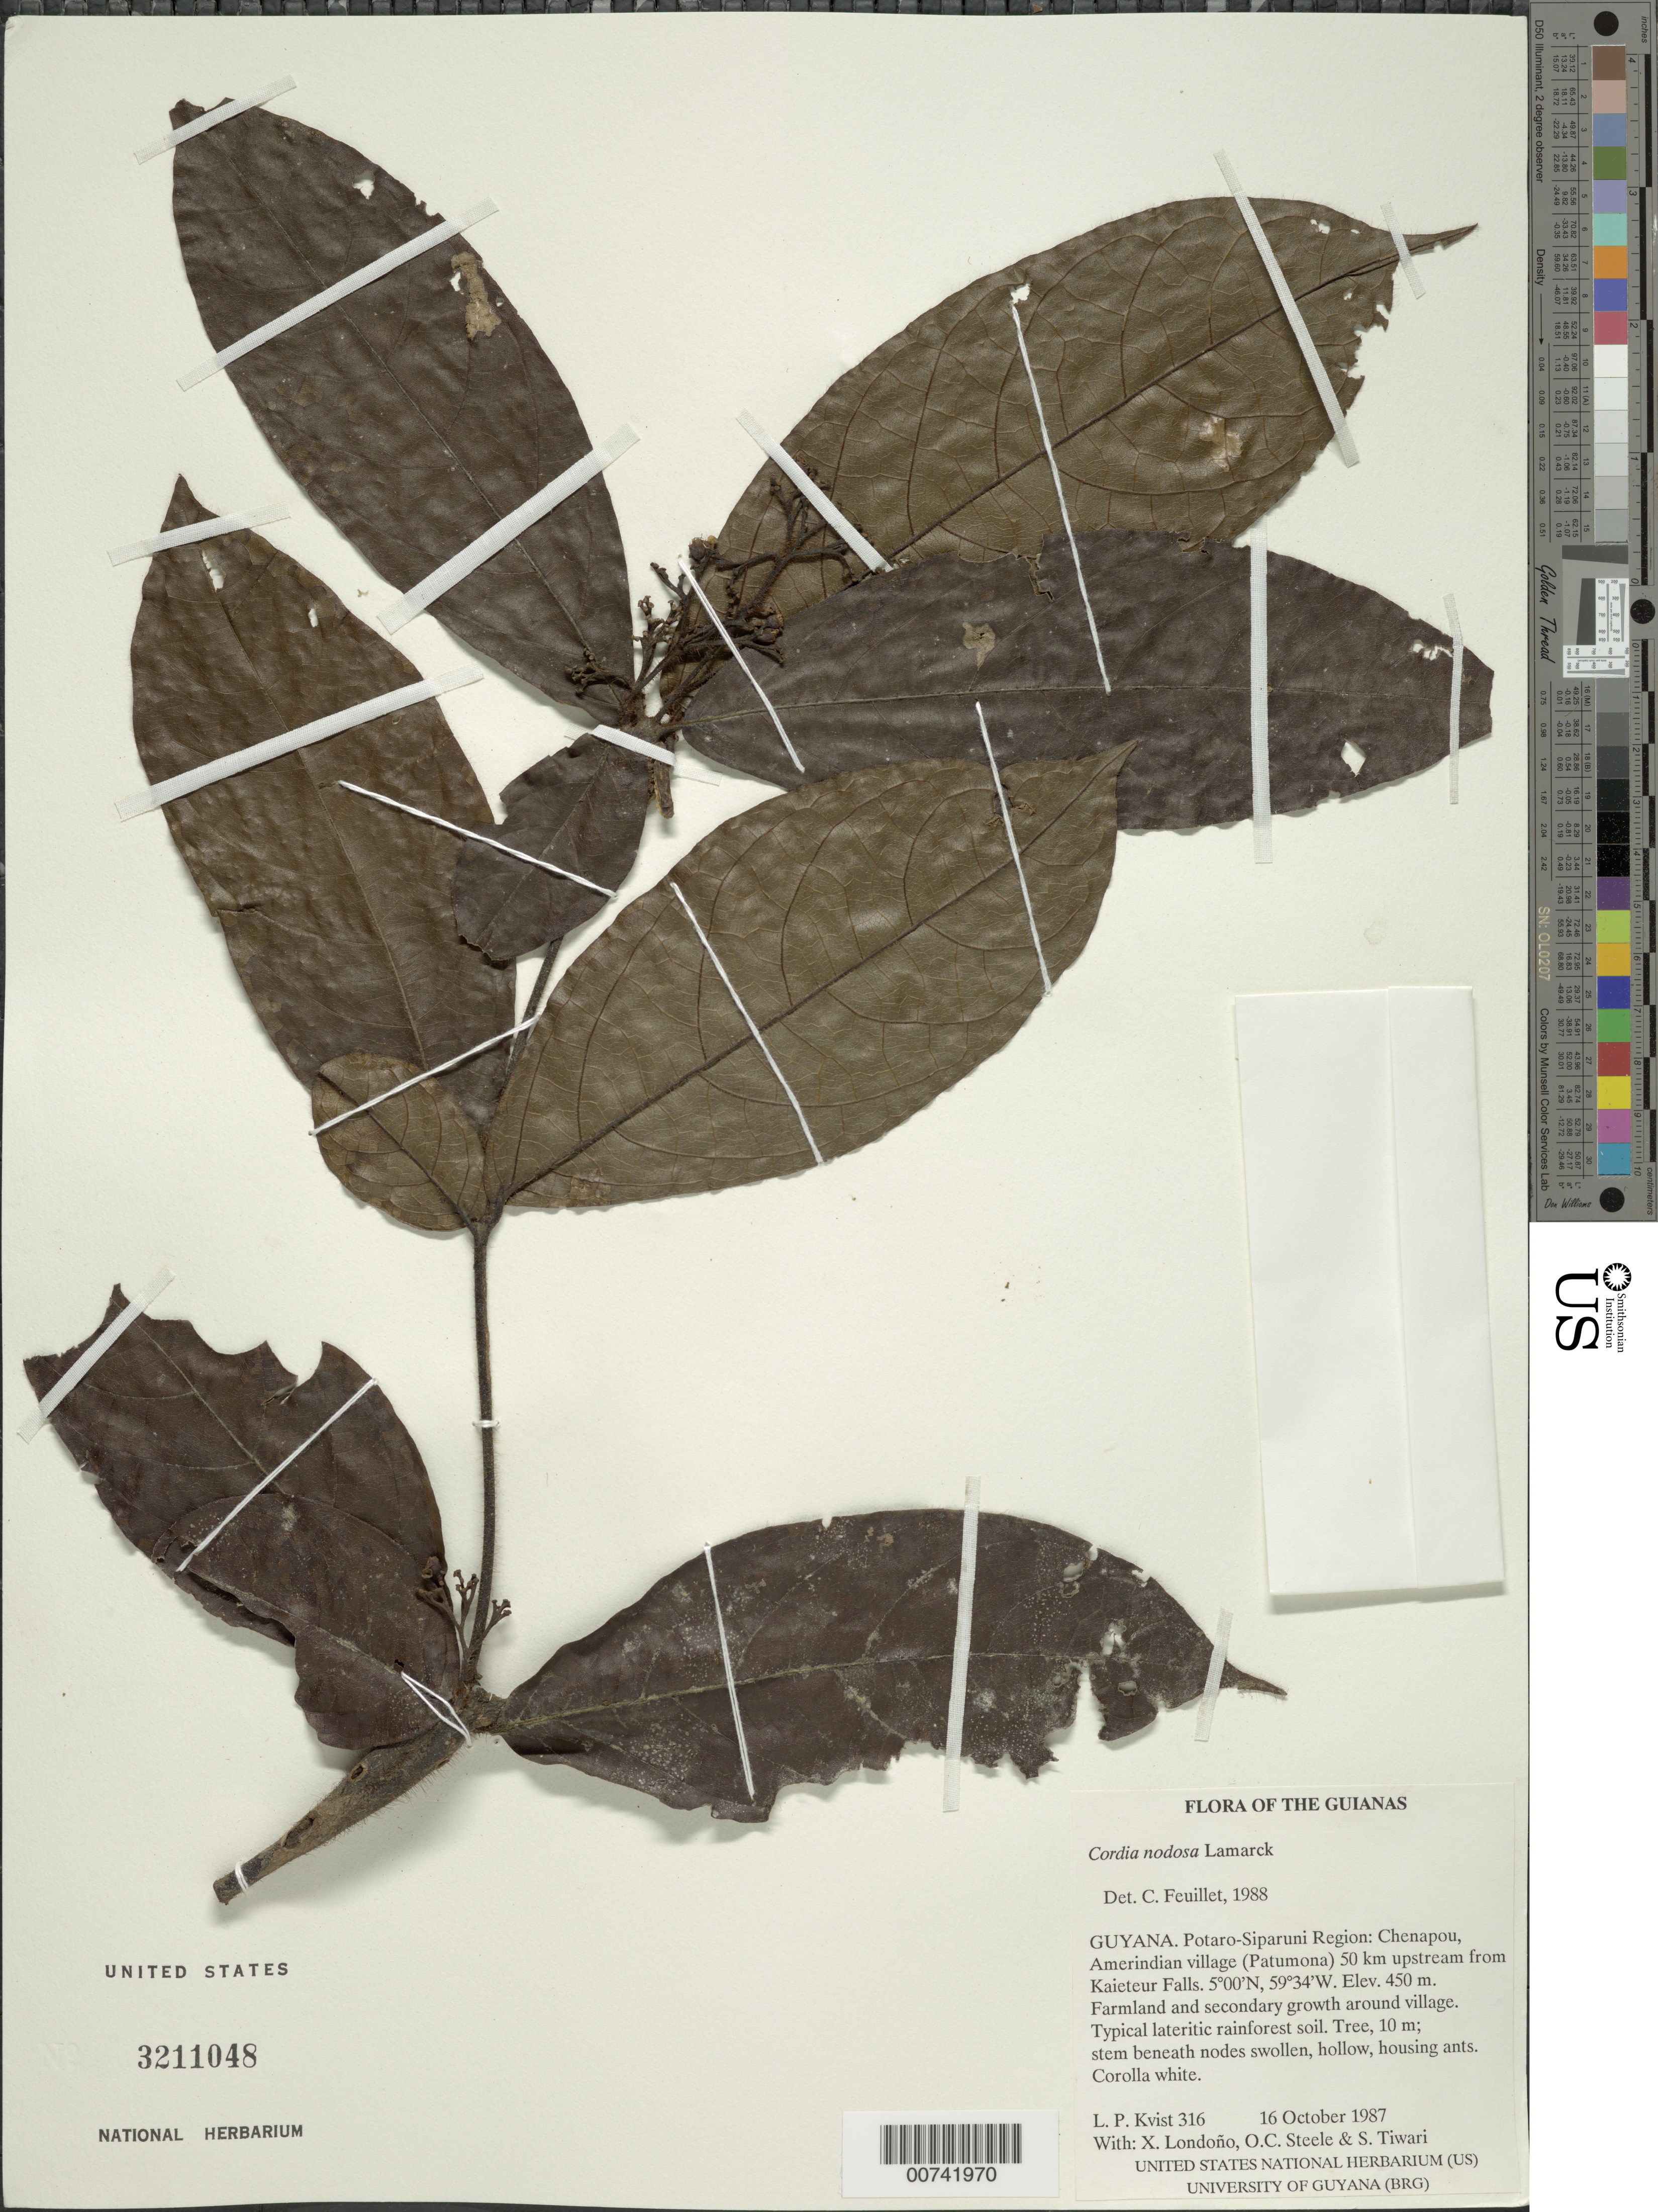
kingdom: Plantae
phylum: Tracheophyta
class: Magnoliopsida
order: Boraginales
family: Cordiaceae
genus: Cordia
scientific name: Cordia nodosa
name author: Lam.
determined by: Feuillet, C.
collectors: L. P. Kvist, X. Londoño, O. C. Steele & S. Tiwari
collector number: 316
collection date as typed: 16 October 1987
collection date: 1987-10-16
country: Guyana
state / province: Potaro-Siparuni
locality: Chenapou, Amerindian village (Patumona) 50 km upstream from Kaieteur Falls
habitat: Farmland and secondary growth around village. Typical lateritic rainforest soil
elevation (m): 450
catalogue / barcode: US 3211048